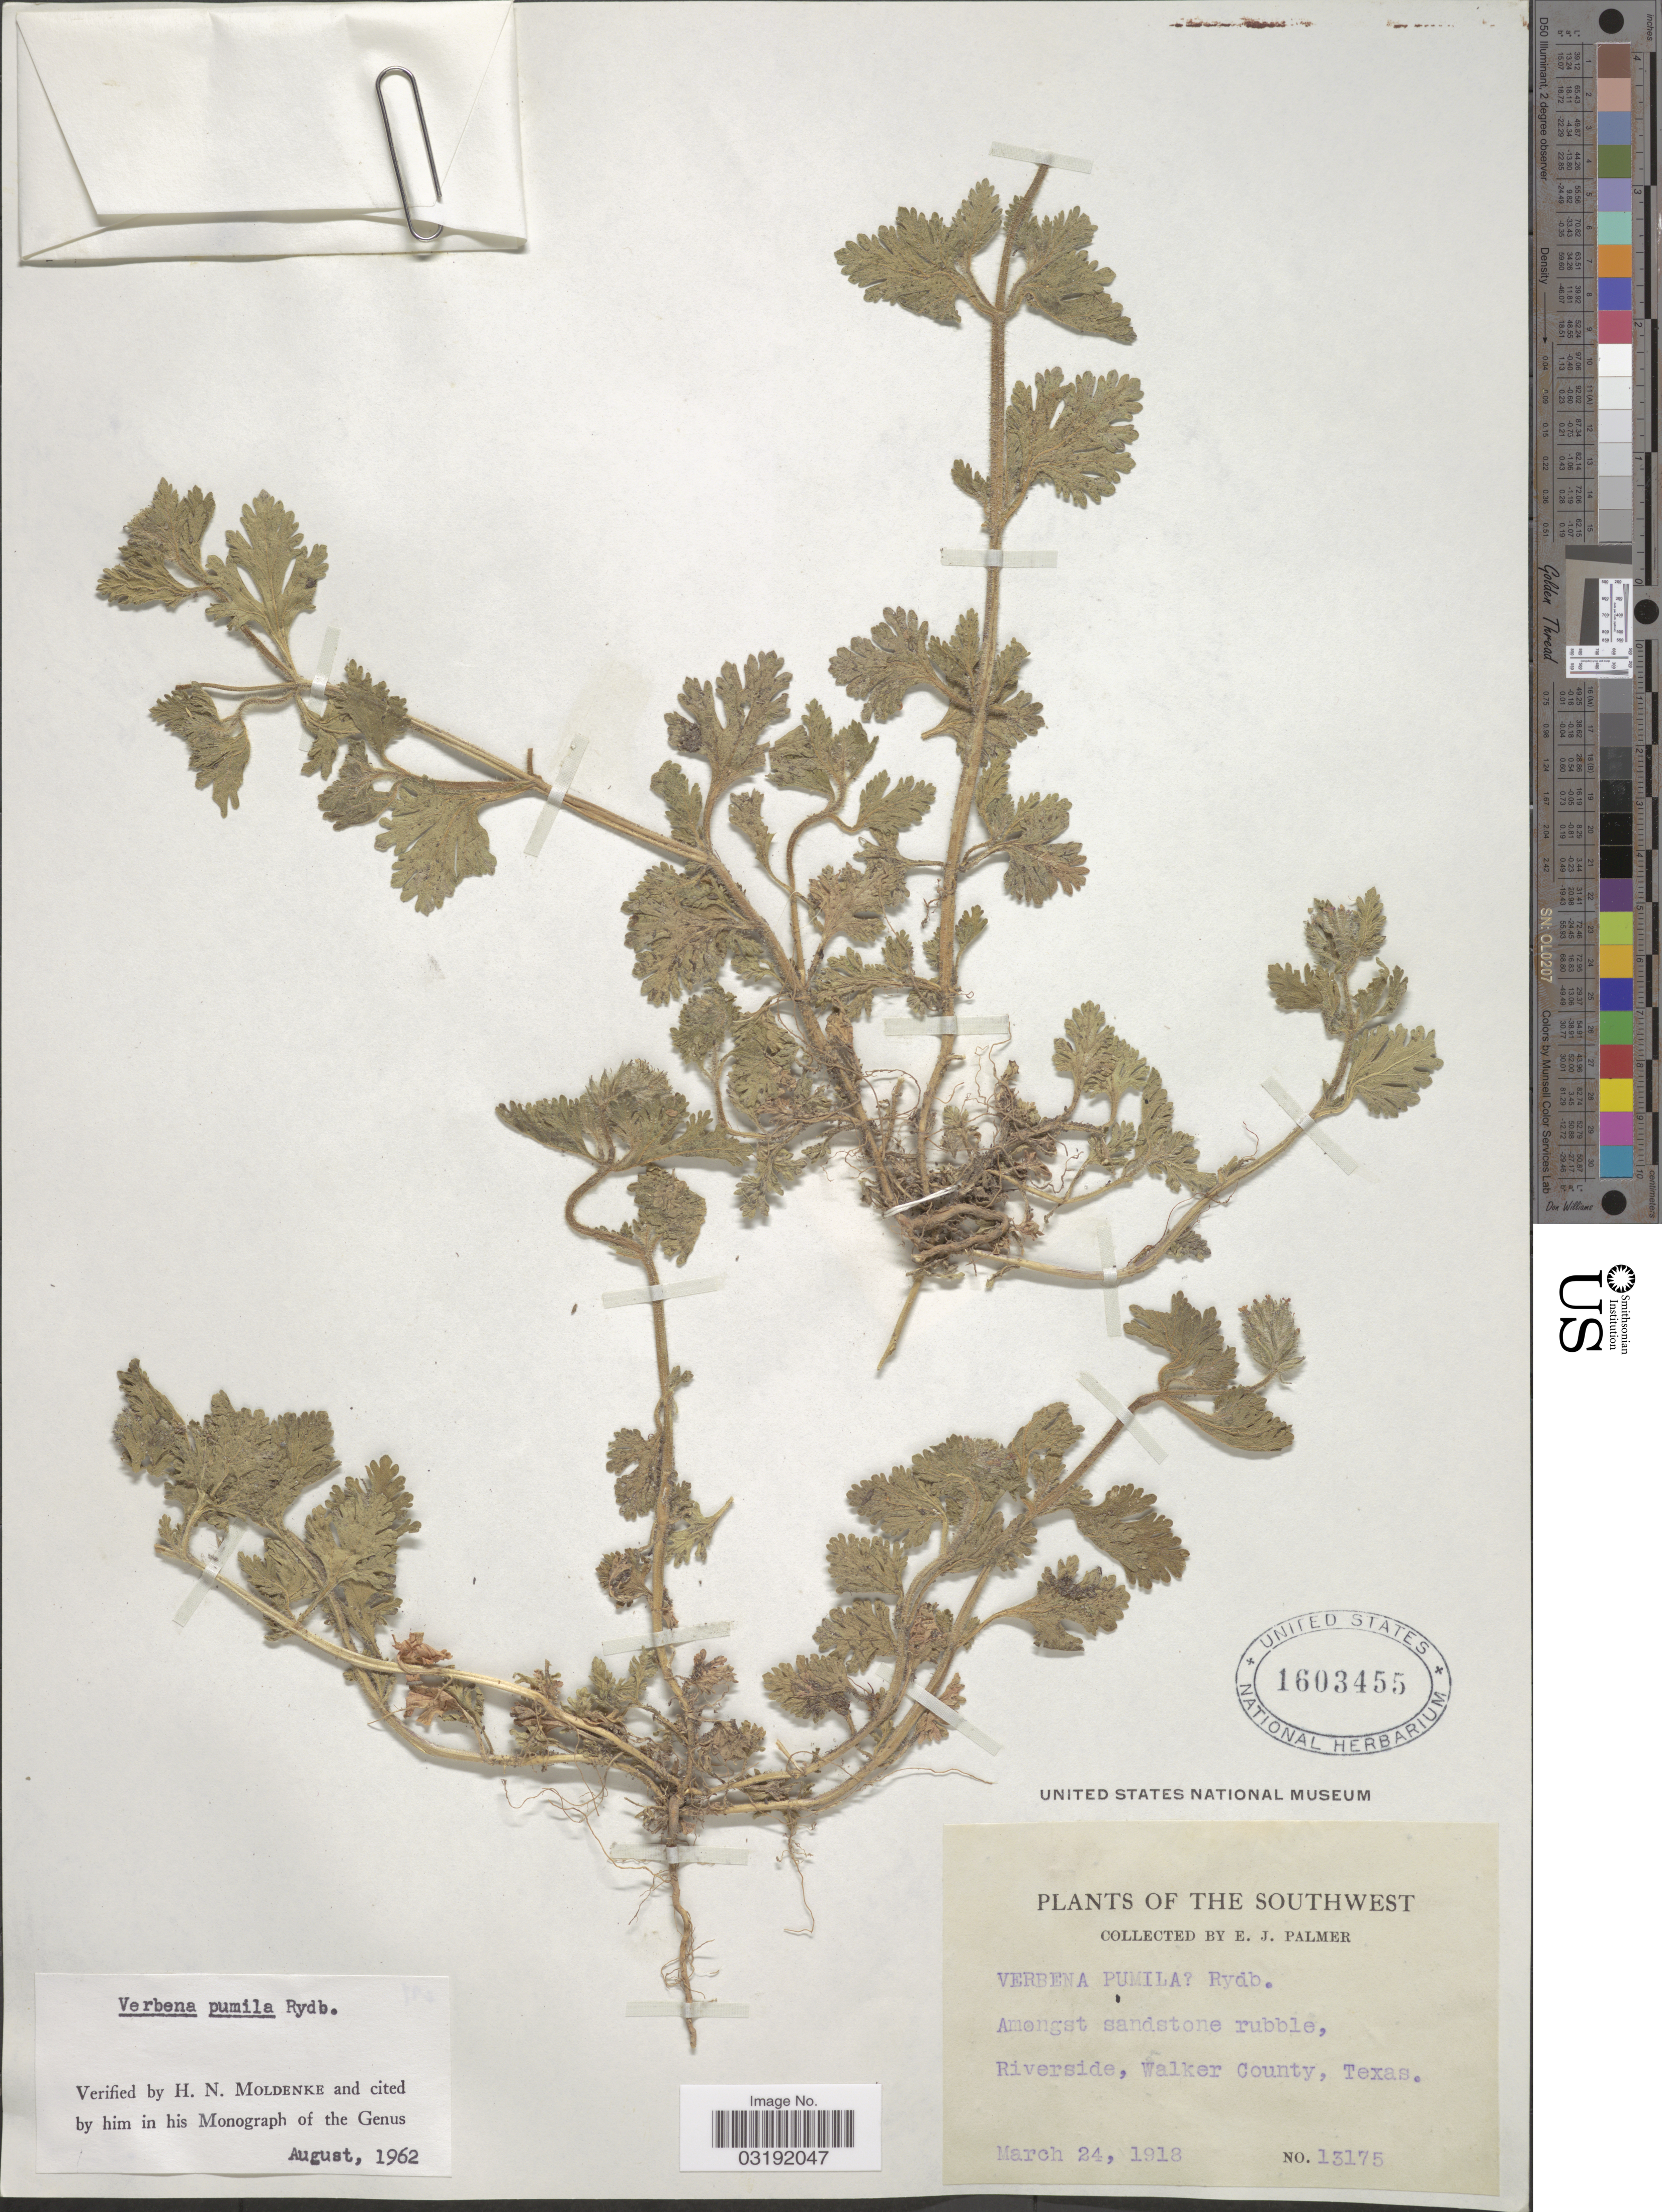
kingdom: Plantae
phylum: Tracheophyta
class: Magnoliopsida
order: Lamiales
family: Verbenaceae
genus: Verbena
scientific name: Verbena pumila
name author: Rydb.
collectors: E. J. Palmer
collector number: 13175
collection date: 1918-03-24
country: United States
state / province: Texas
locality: The Southwest. Amongst sandstone rubble, Riverside, Walker County.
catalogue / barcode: US 1603455